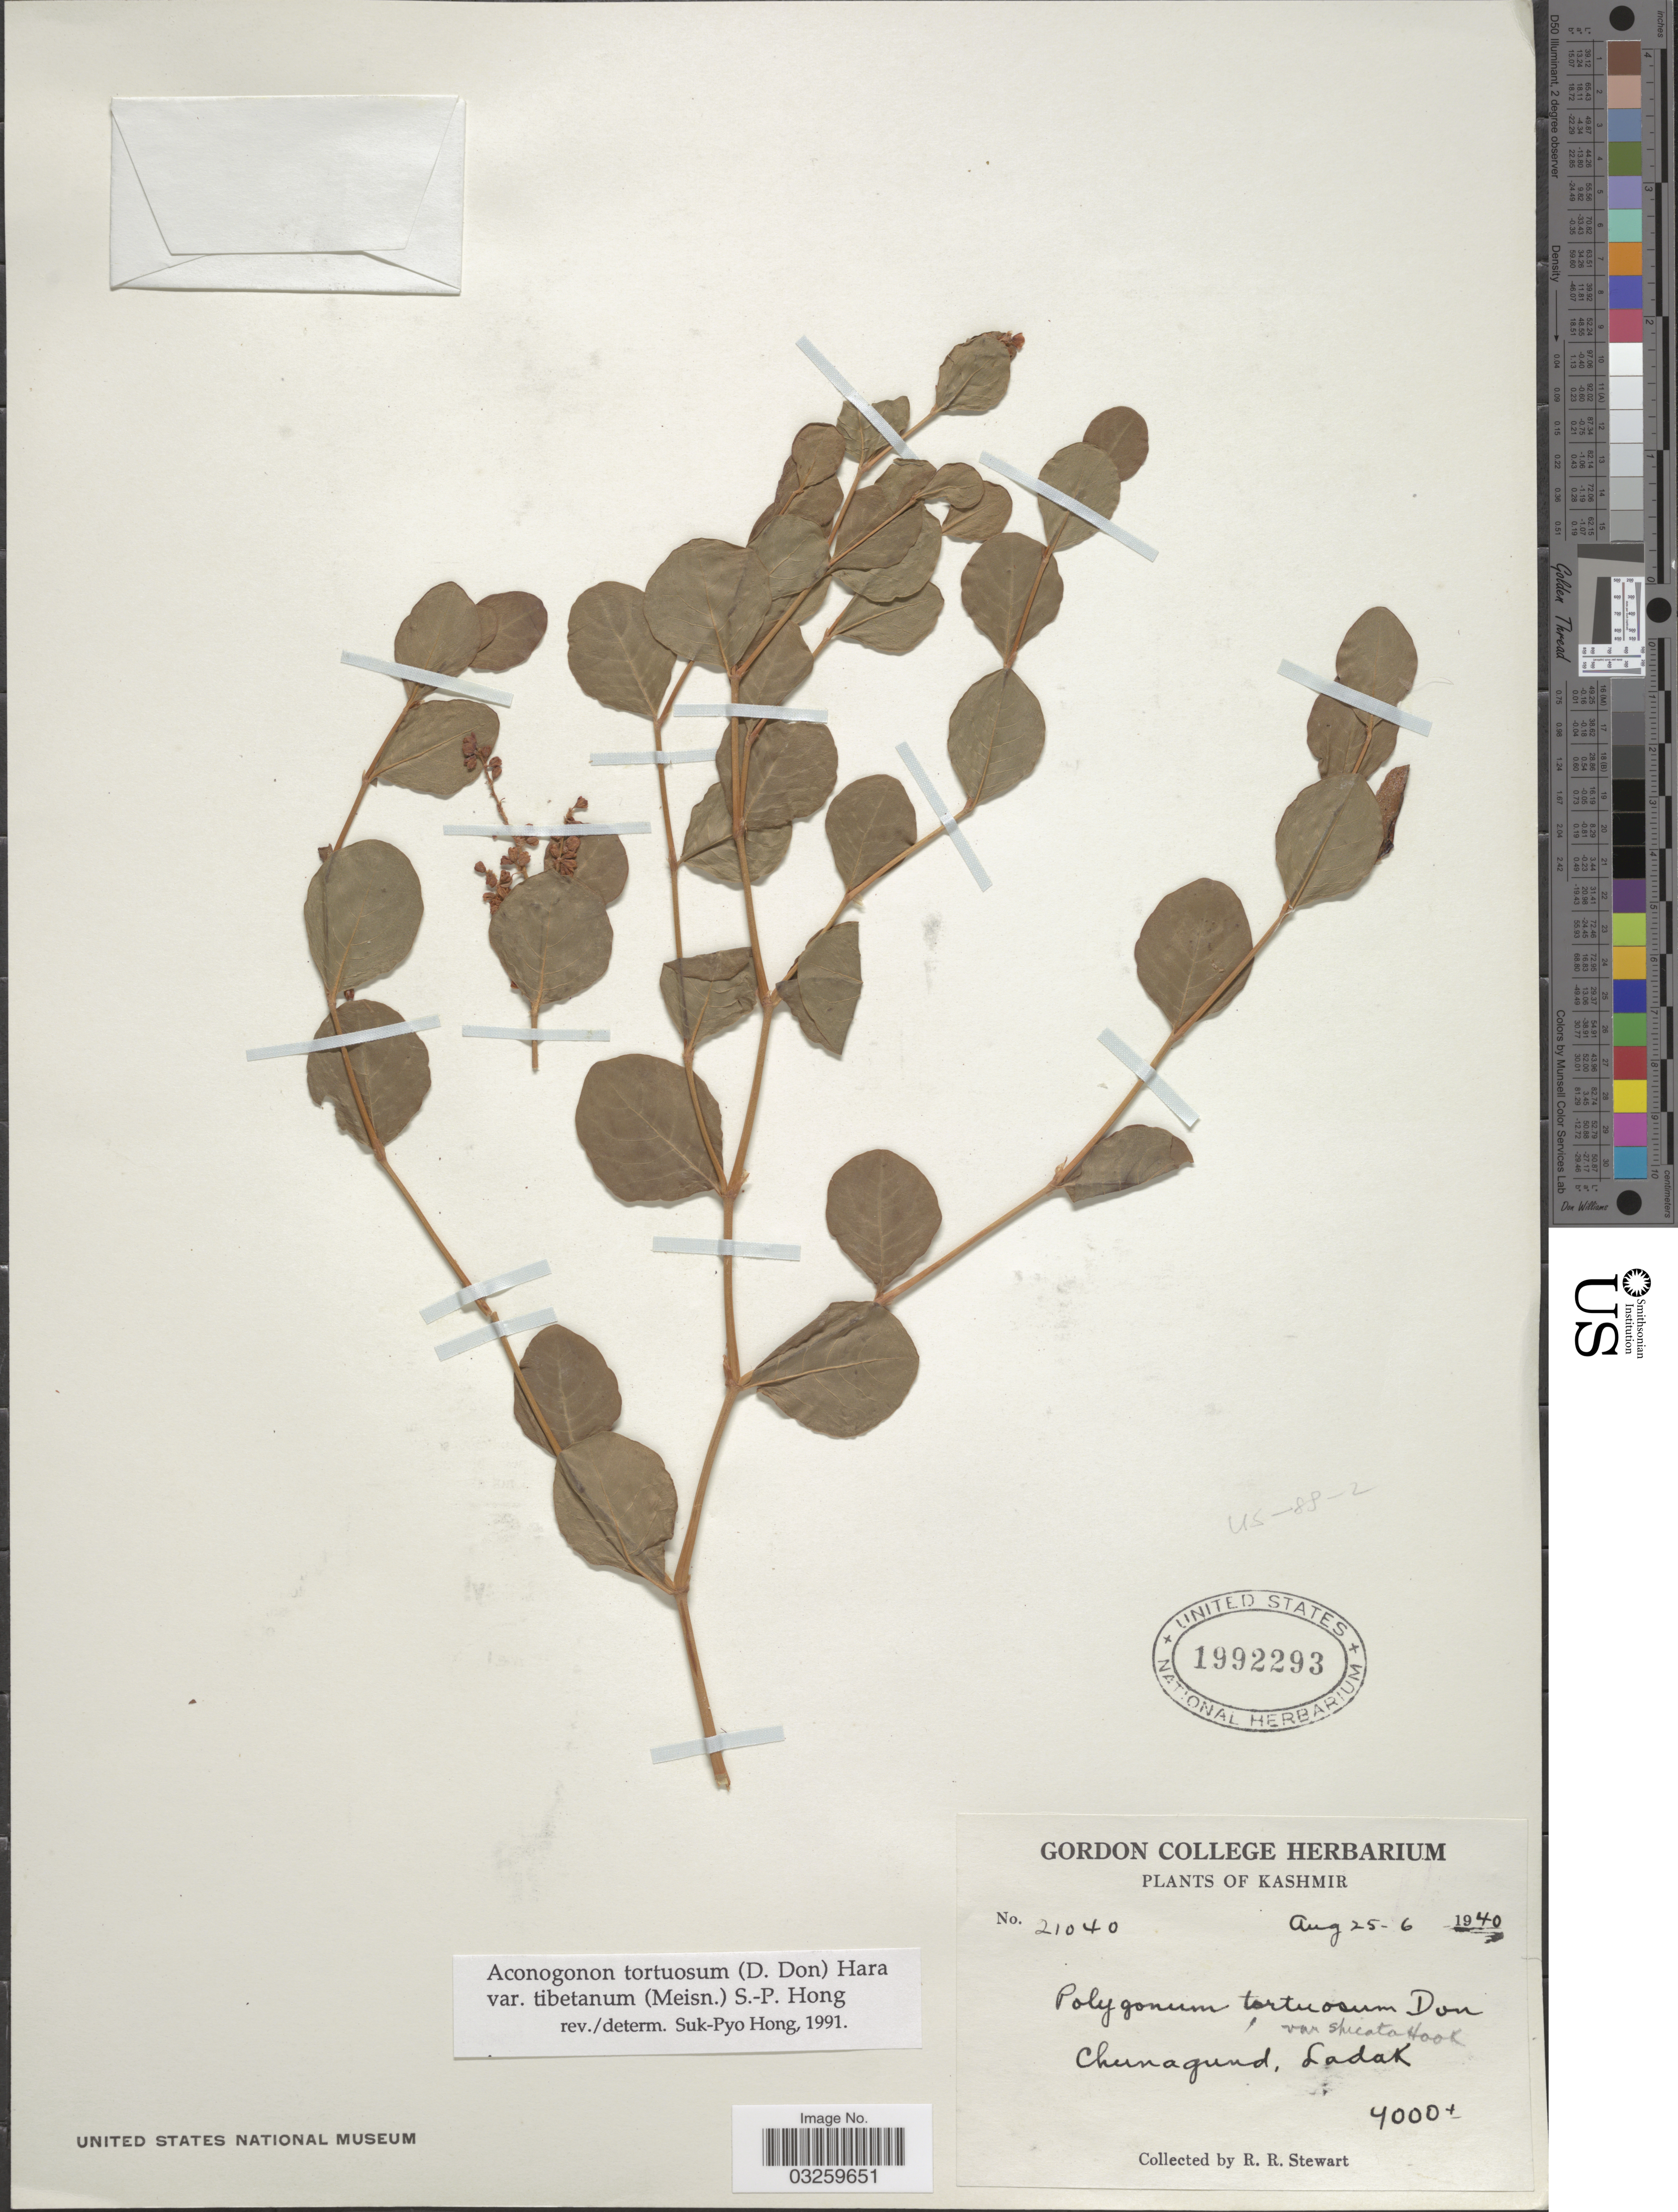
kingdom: Plantae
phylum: Tracheophyta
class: Magnoliopsida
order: Caryophyllales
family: Polygonaceae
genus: Koenigia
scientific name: Koenigia tortuosa var. tortuosa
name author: (D. Don) T.M. Schust. & Reveal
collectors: R. Stewart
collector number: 21040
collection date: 1940-08-25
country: India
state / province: Ladakh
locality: Chunagund, Ladak.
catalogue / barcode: US 1992293